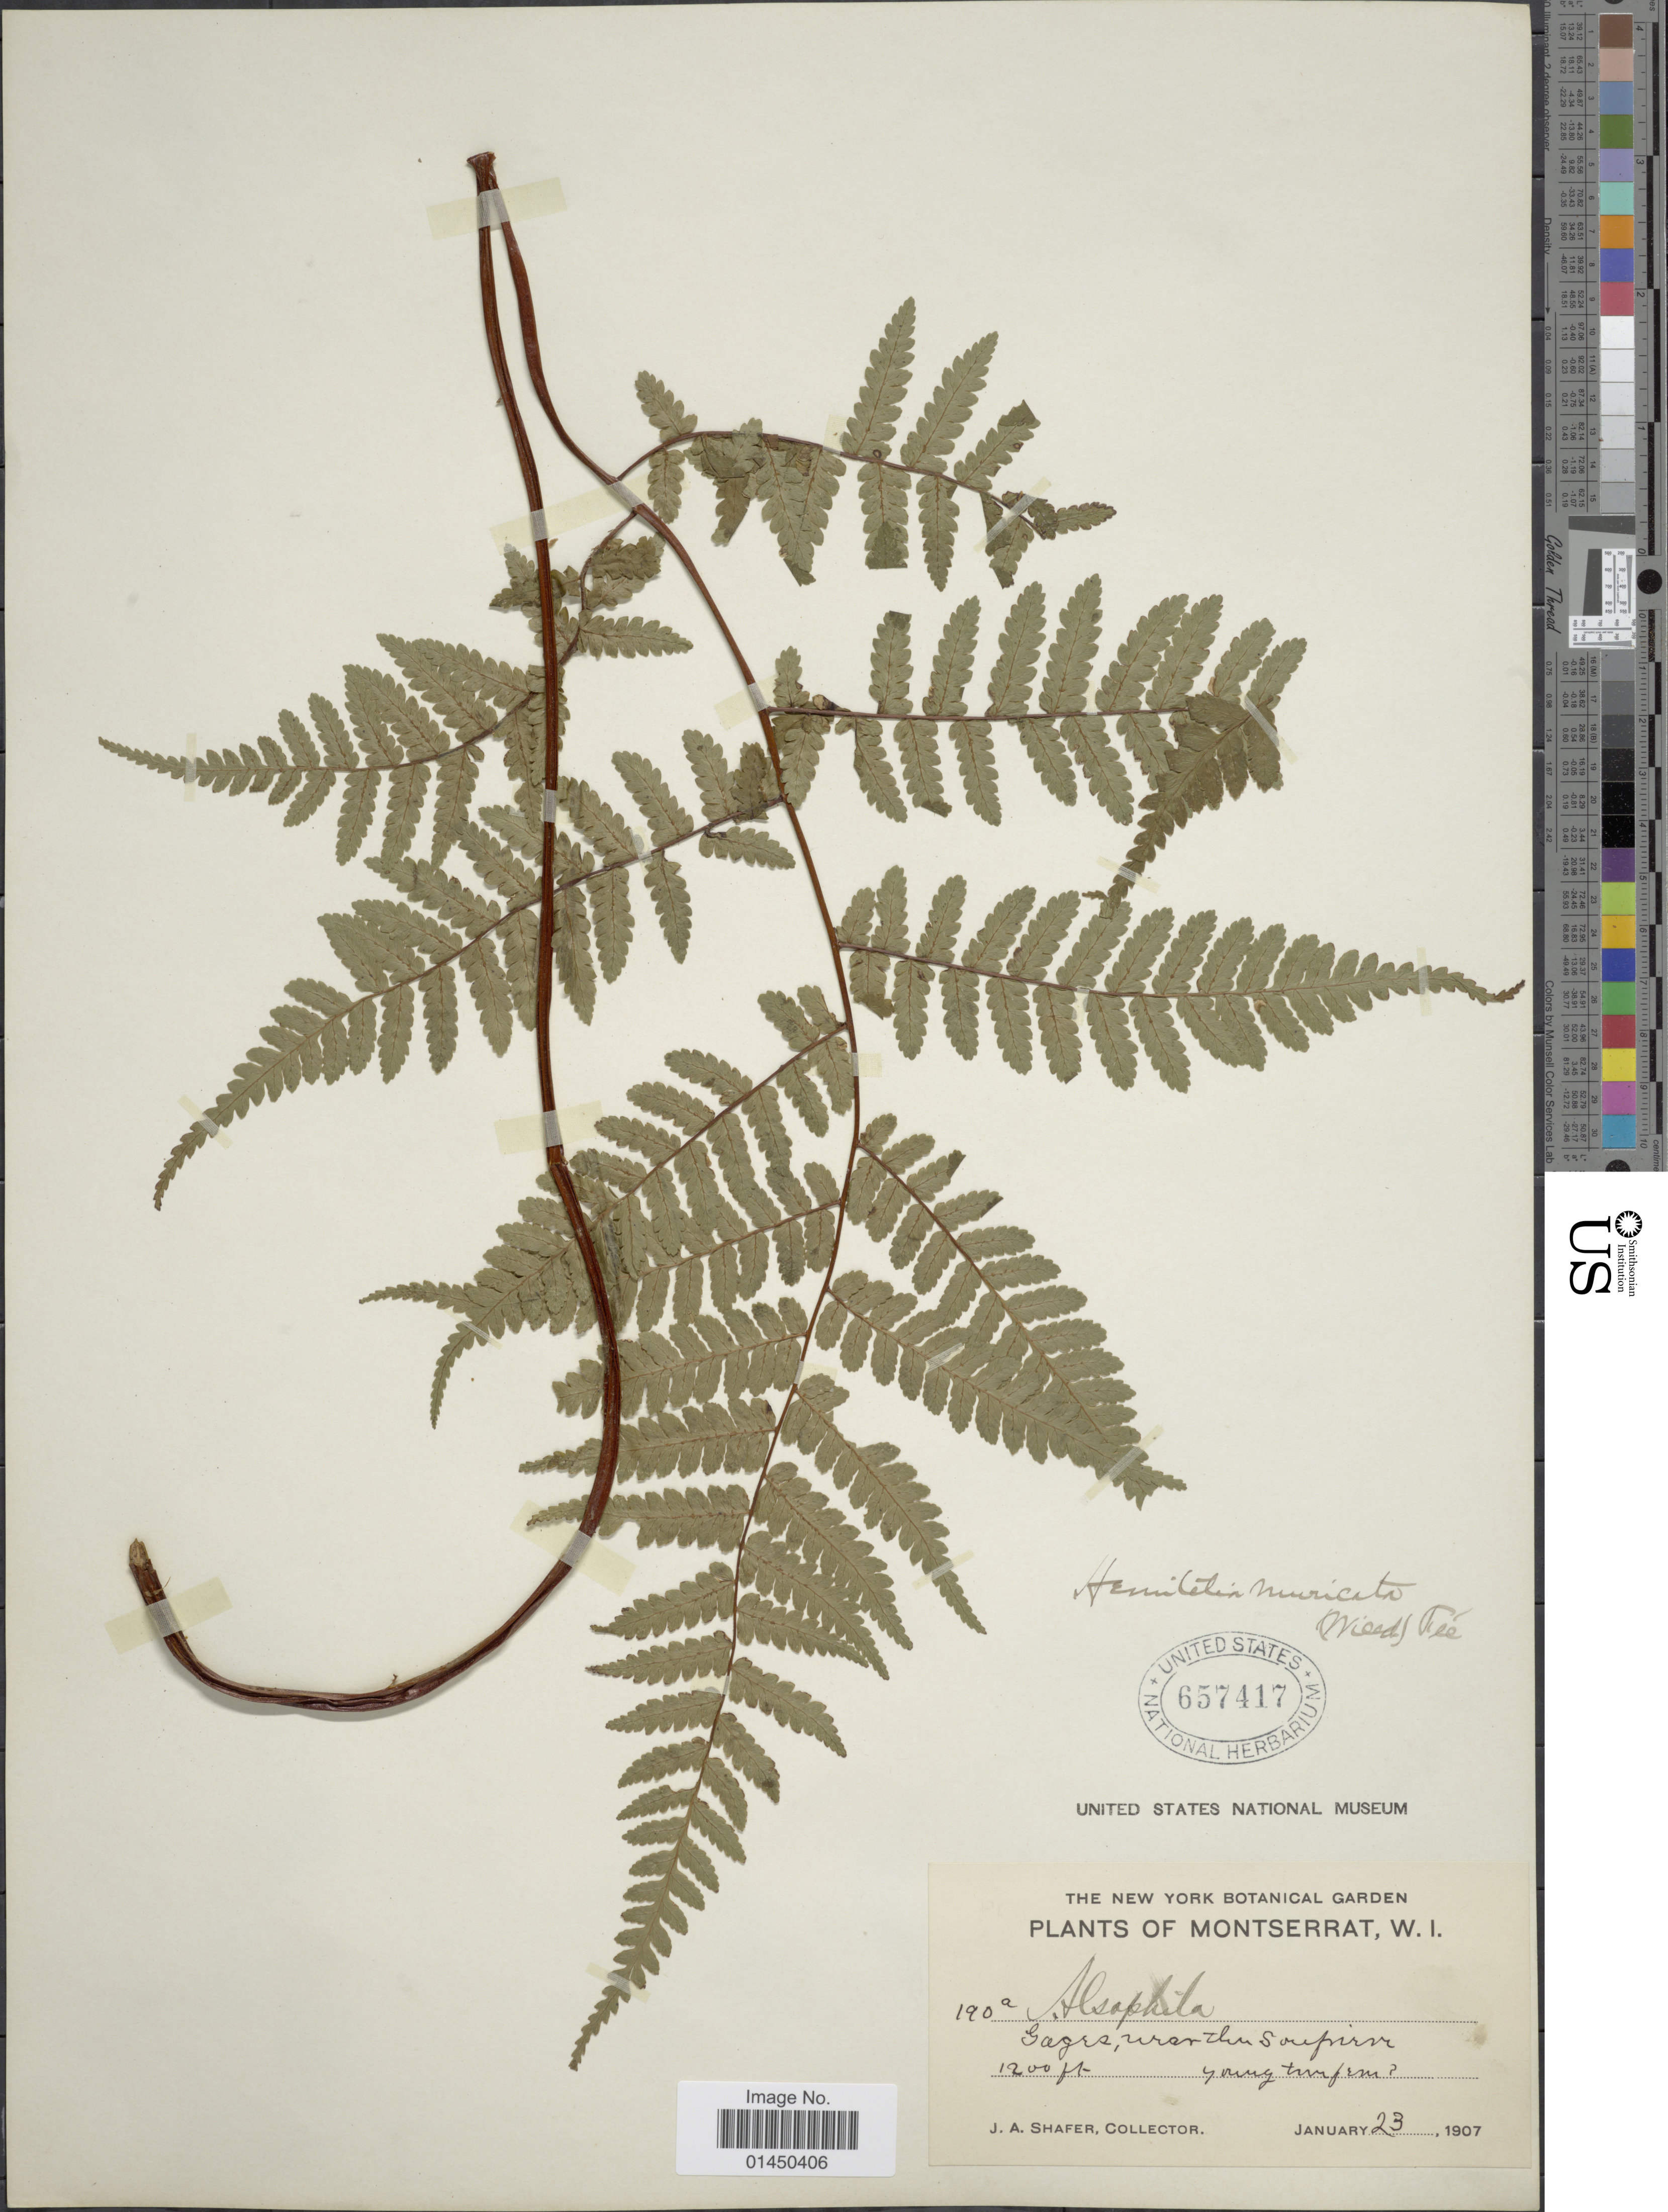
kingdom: Plantae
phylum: Tracheophyta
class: Polypodiopsida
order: Cyatheales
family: Cyatheaceae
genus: Cyathea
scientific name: Cyathea muricata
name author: (Willd.) Fée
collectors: J. A. Shafer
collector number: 190a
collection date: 1907-01-23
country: Montserrat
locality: Gages, northern Soufriere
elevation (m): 366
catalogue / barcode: US 657417